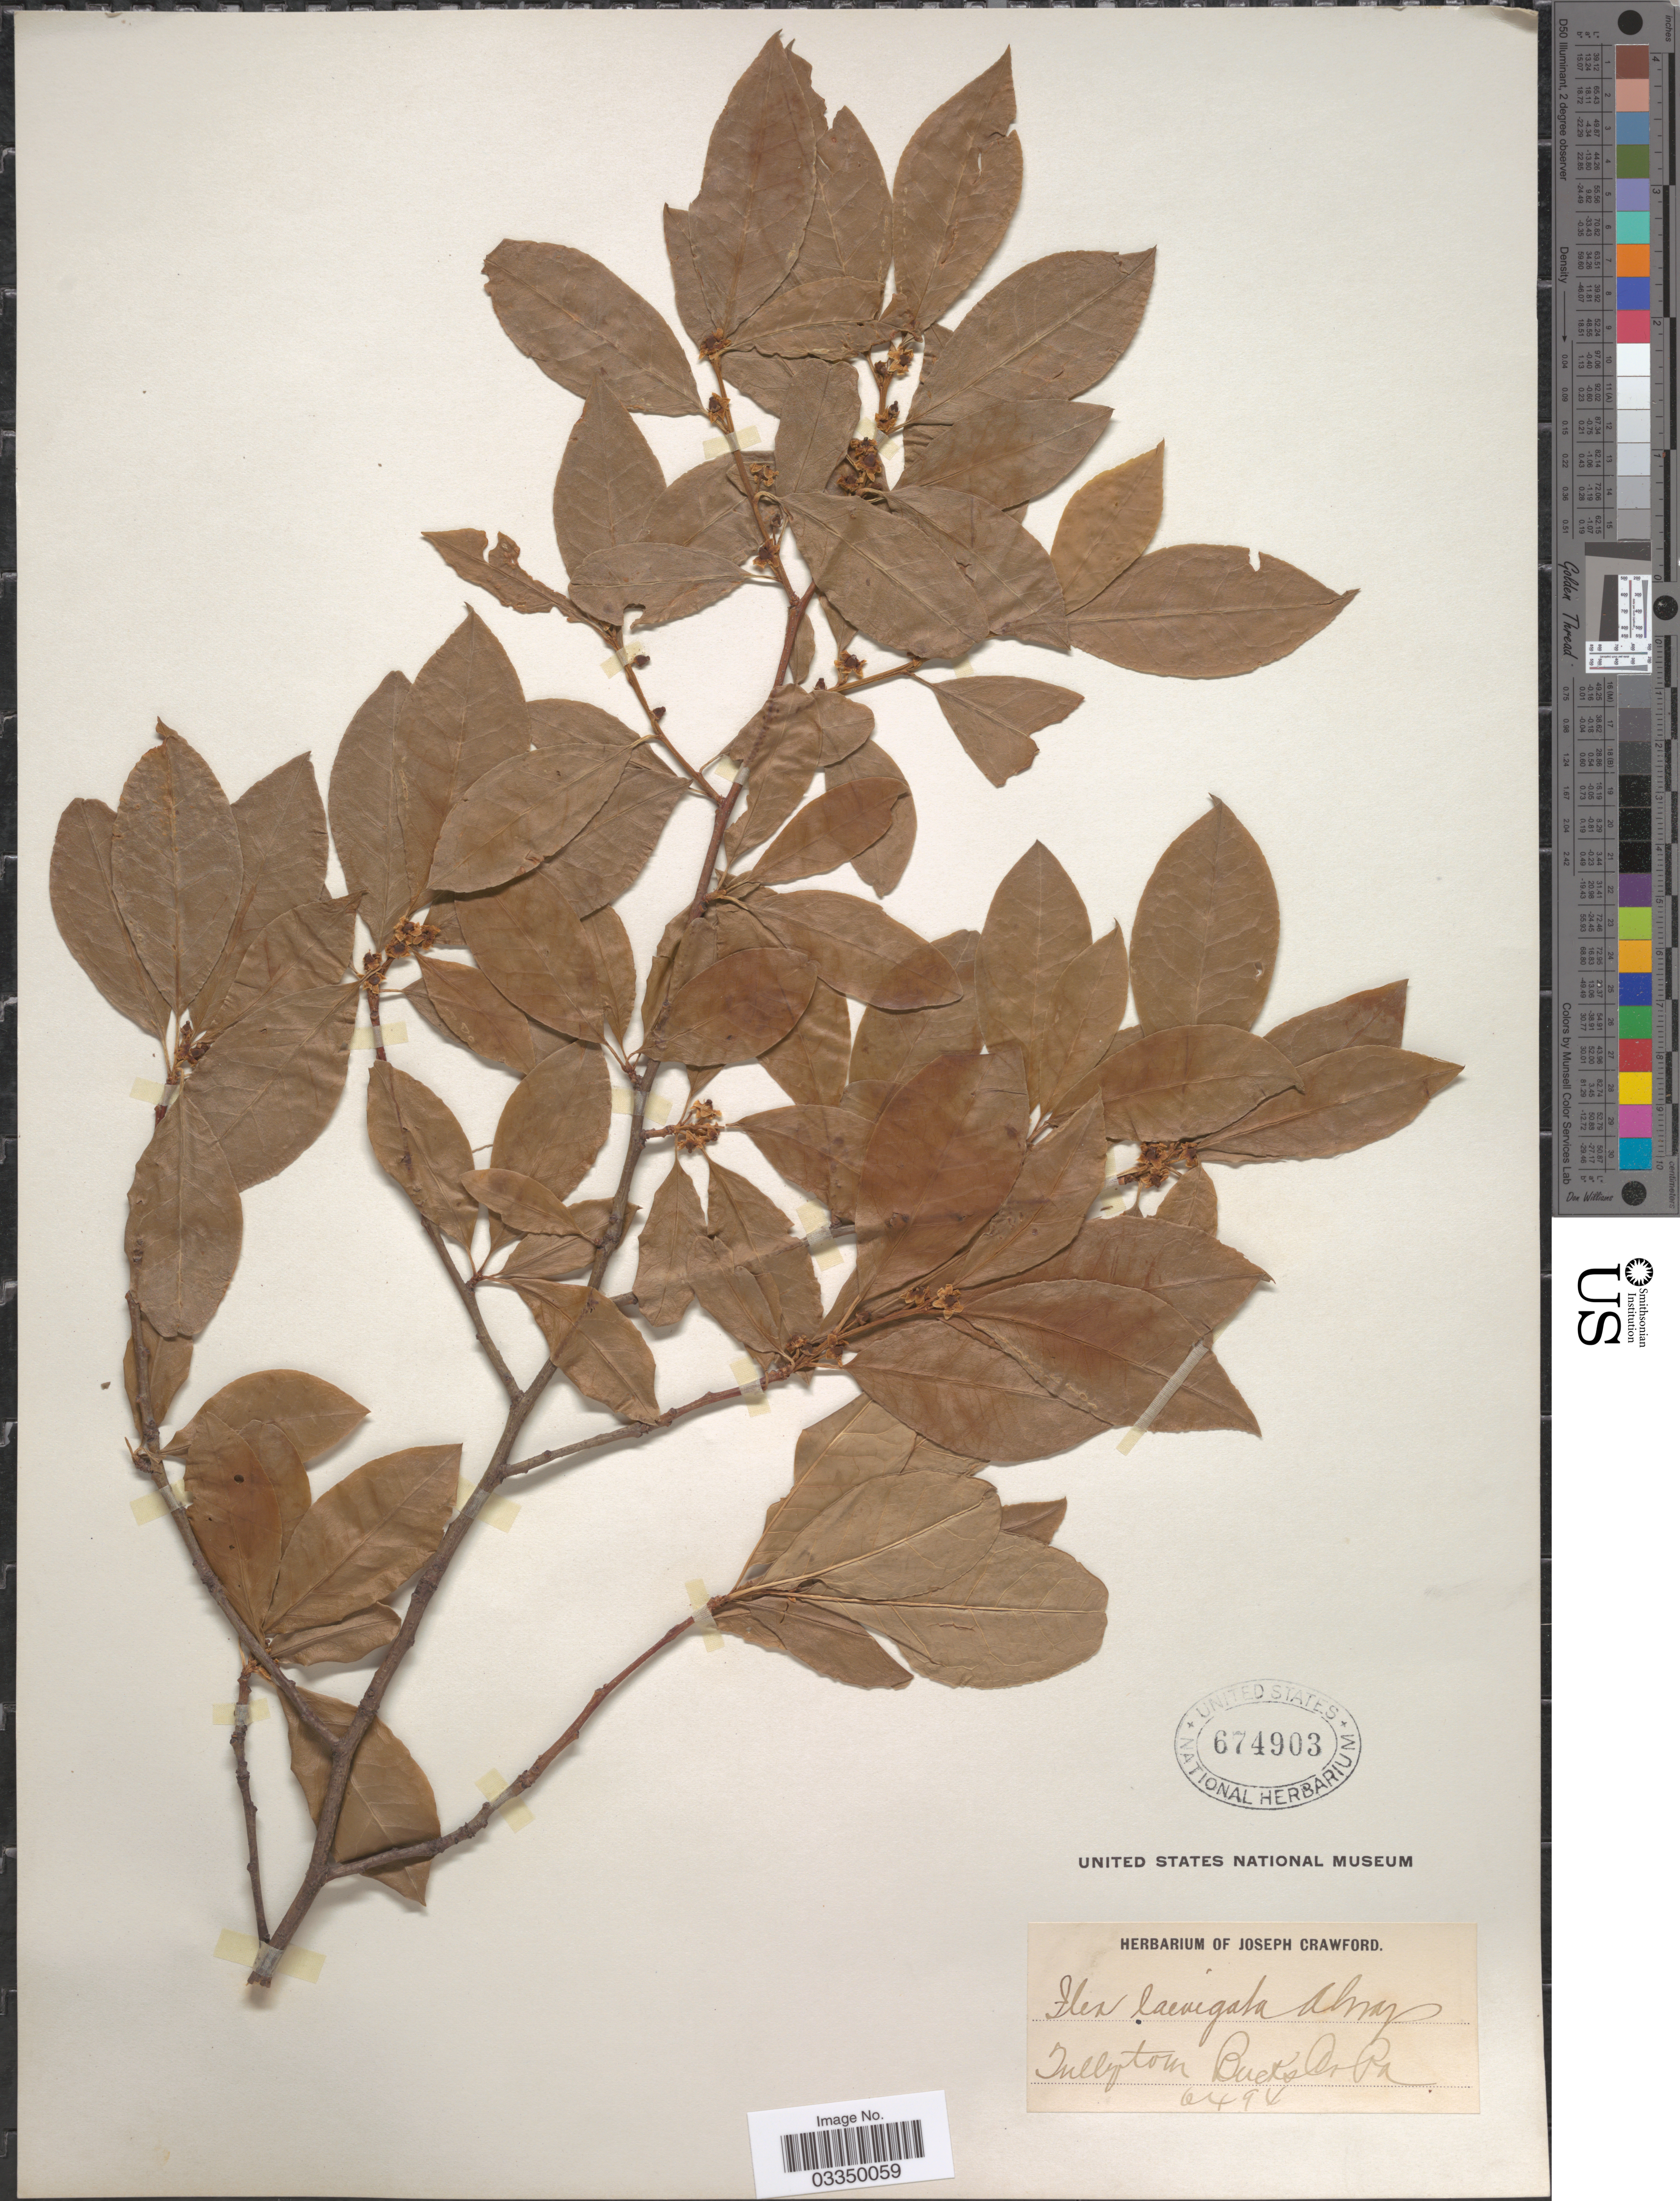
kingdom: Plantae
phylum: Tracheophyta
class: Magnoliopsida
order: Aquifoliales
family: Aquifoliaceae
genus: Ilex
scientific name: Ilex laevigata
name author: (Pursh) A. Gray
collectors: ex herb. Joseph Crawford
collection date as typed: Transcribed d/m/y: 9/5/64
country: United States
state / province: Pennsylvania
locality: Tullytown Bucks Co.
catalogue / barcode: US 674903